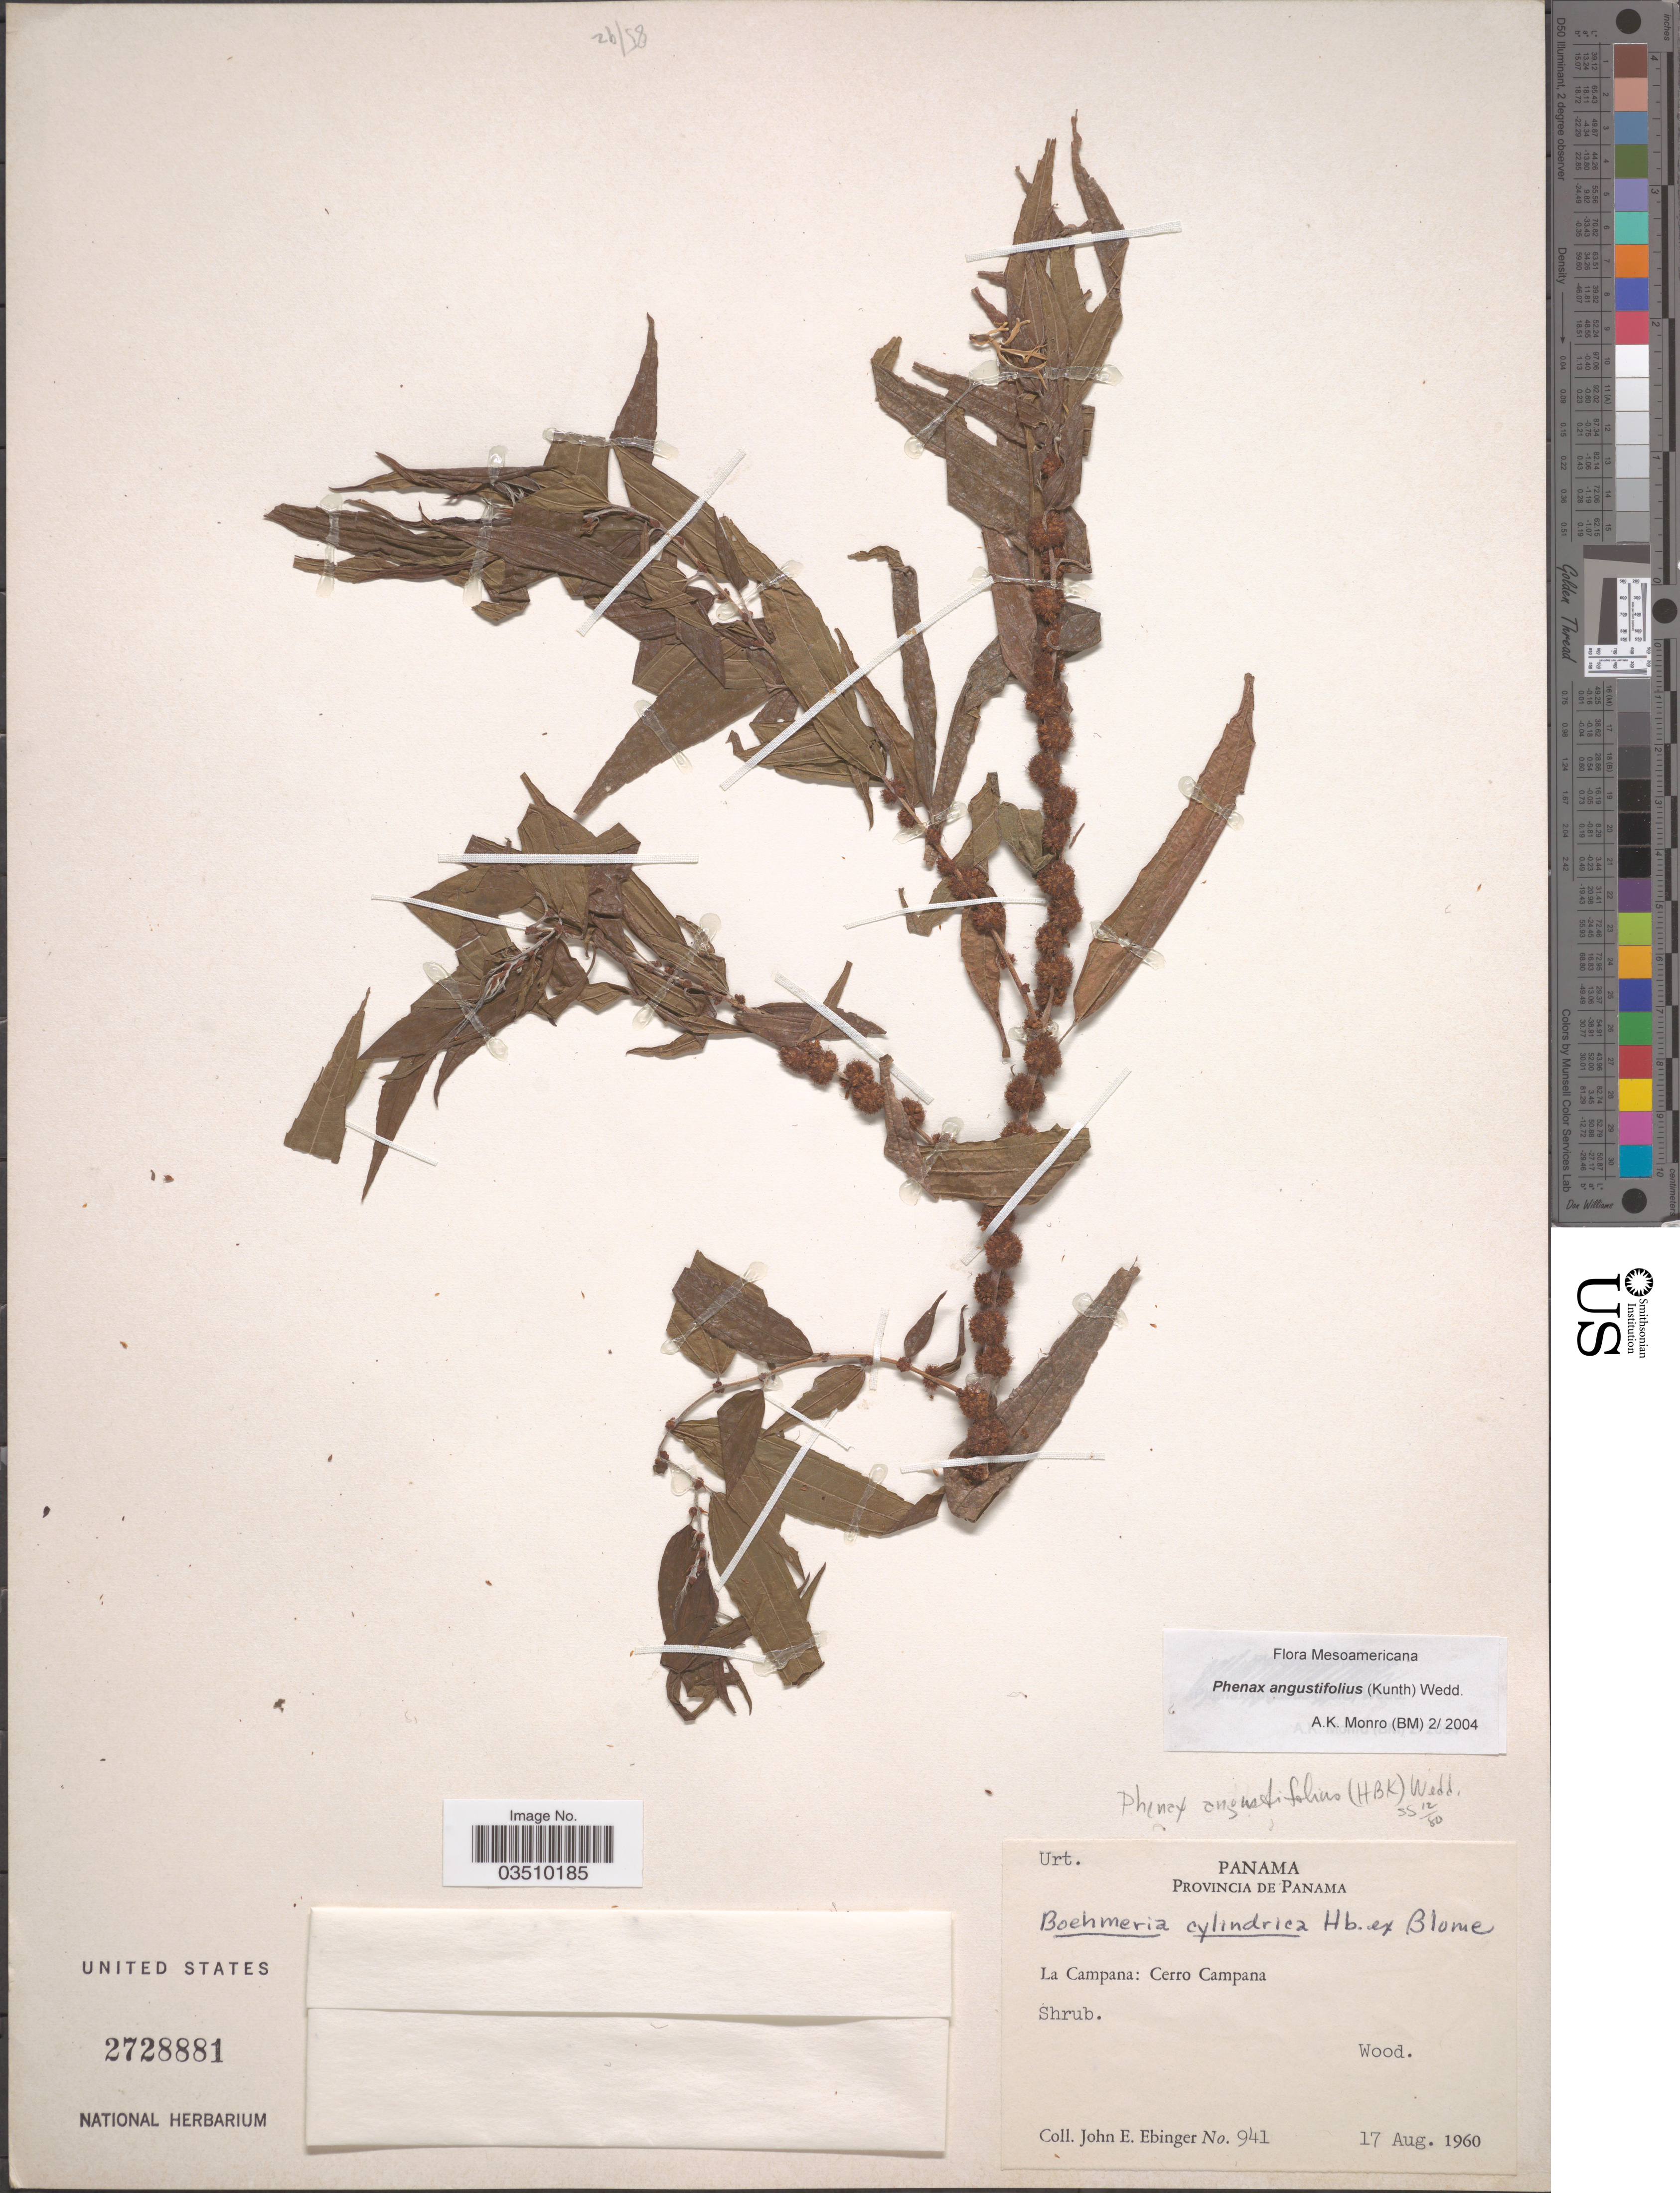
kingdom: Plantae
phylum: Tracheophyta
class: Magnoliopsida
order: Rosales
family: Urticaceae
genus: Phenax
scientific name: Phenax angustifolius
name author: (Kunth) Wedd.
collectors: J. Ebinger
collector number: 941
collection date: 1960-08-17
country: Panama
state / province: Panamá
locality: La Campana: Cerro Campana.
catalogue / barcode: US 2728881